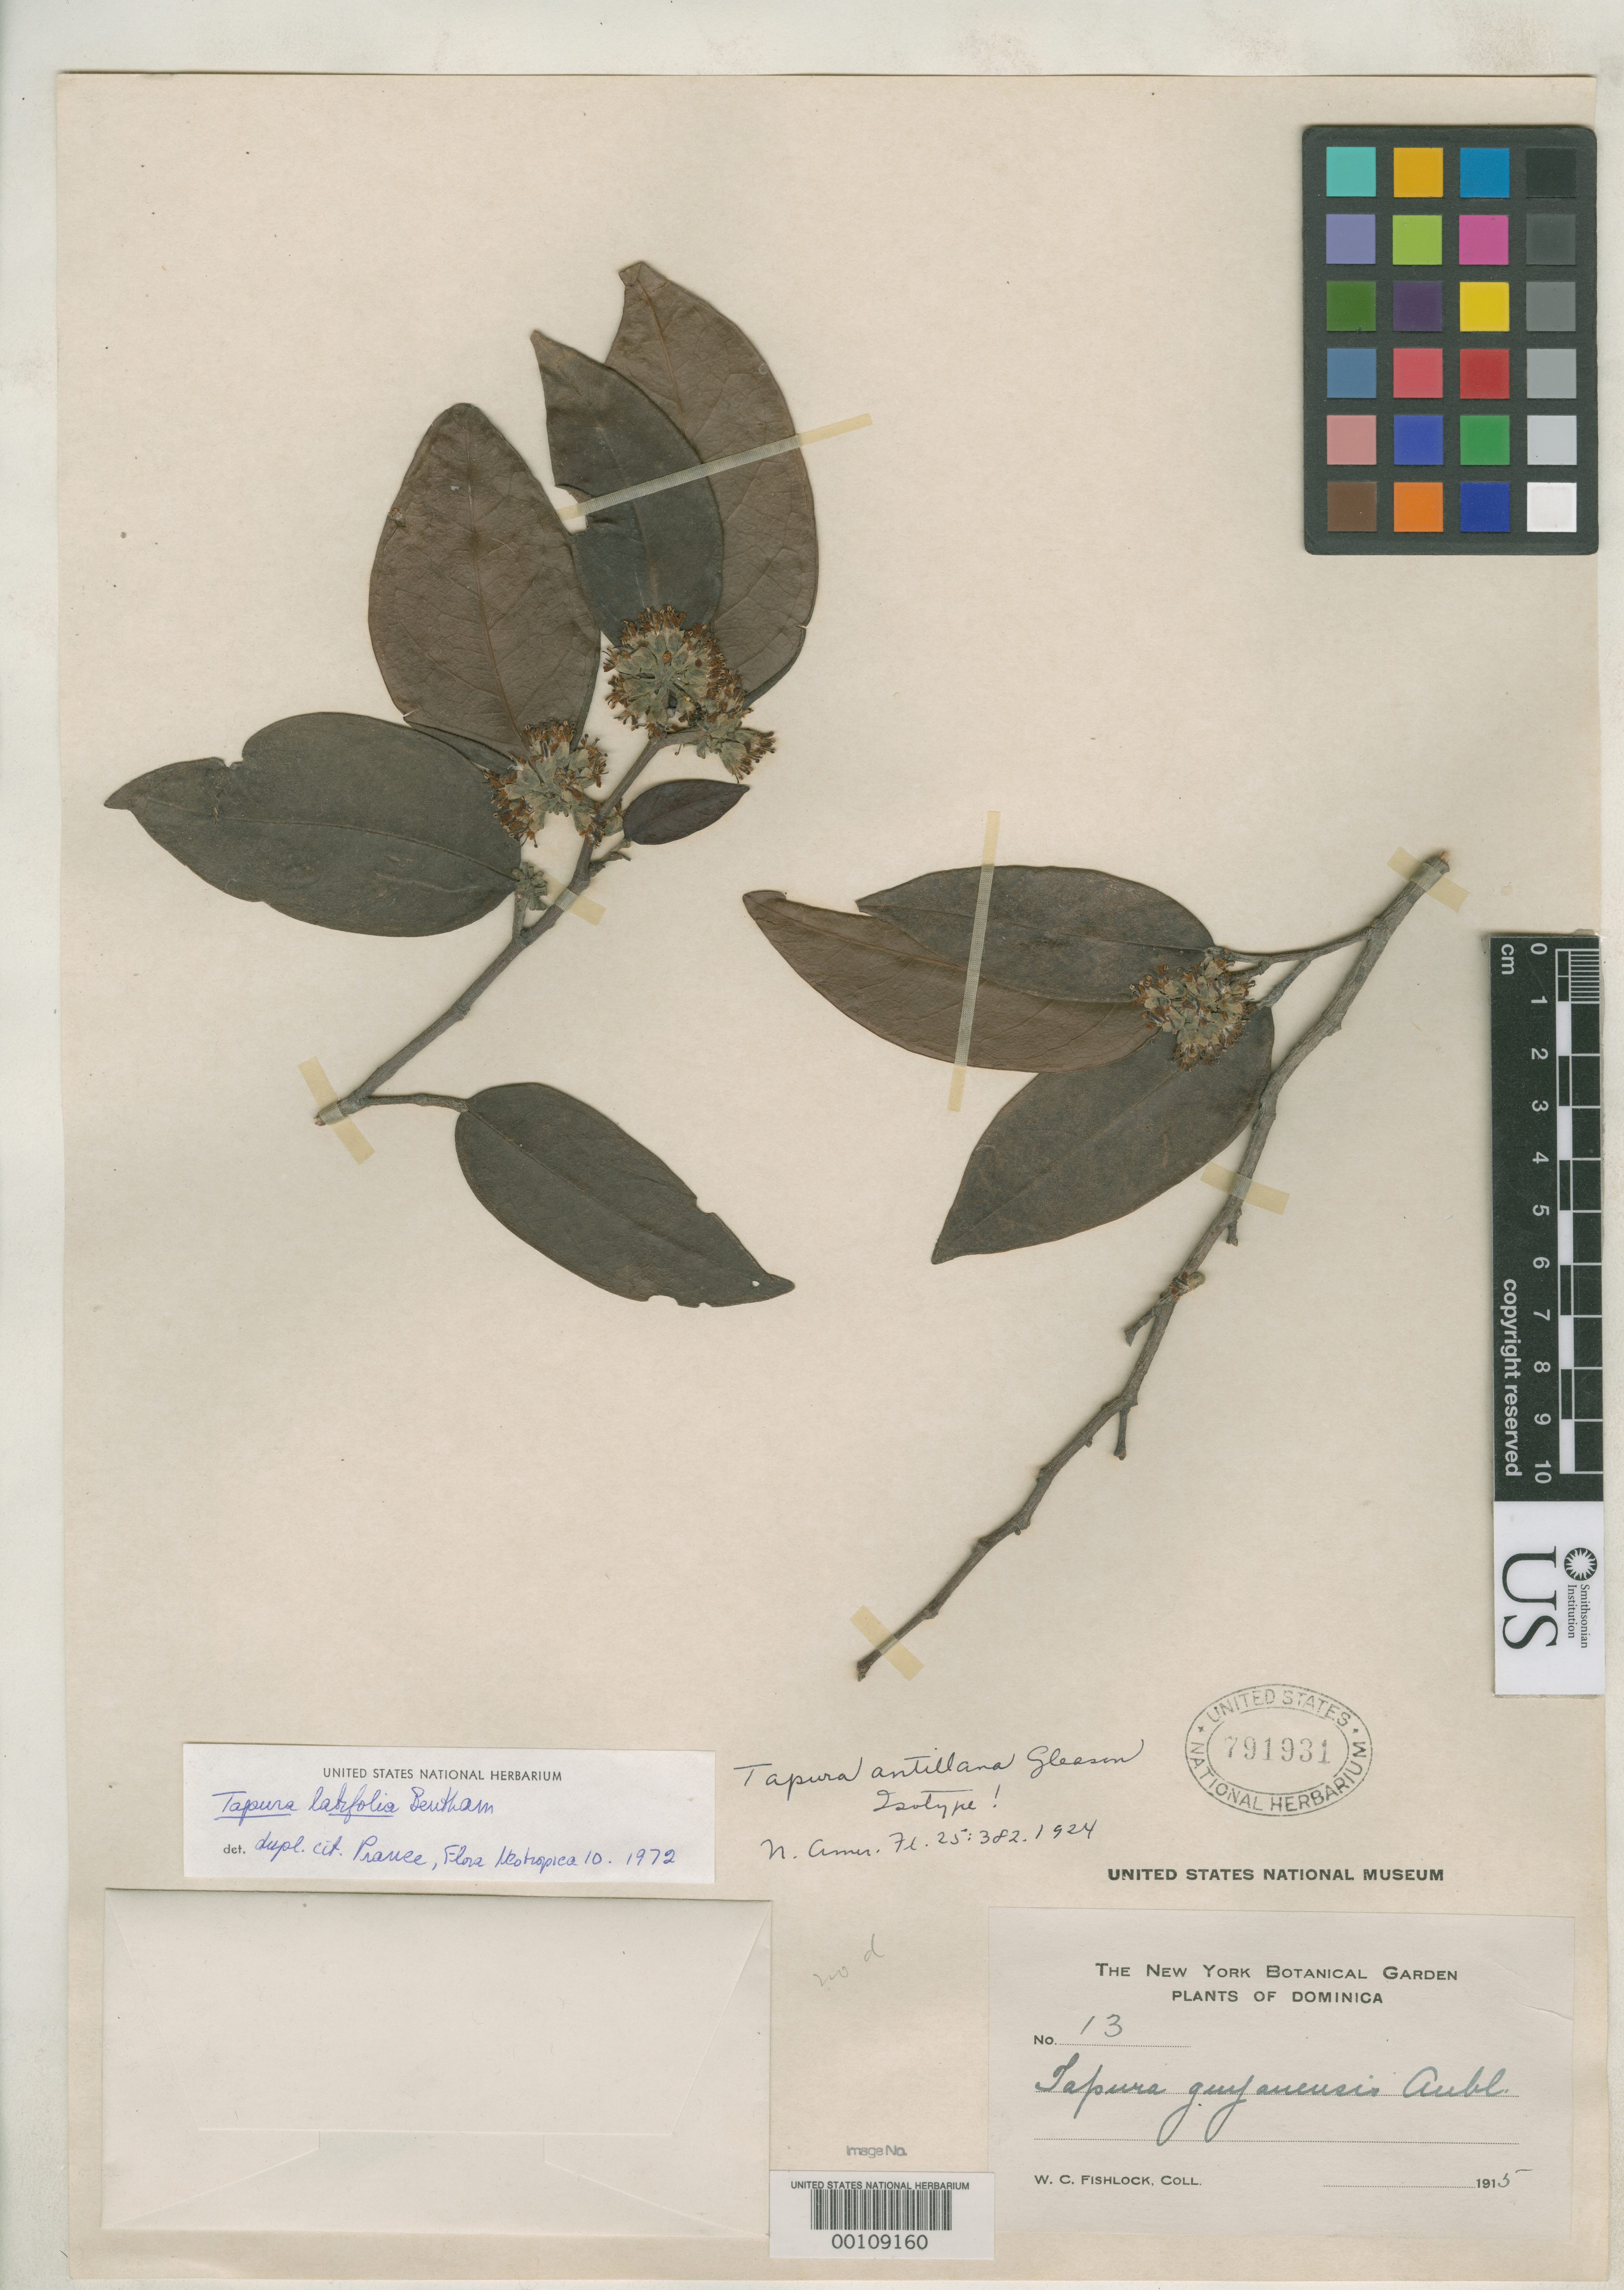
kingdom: Plantae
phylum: Tracheophyta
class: Magnoliopsida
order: Malpighiales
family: Dichapetalaceae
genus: Tapura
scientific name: Tapura antillana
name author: Gleason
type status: Isotype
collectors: W. Fishlock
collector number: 13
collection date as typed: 1915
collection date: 1915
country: Dominica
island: Dominica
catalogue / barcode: US 791931